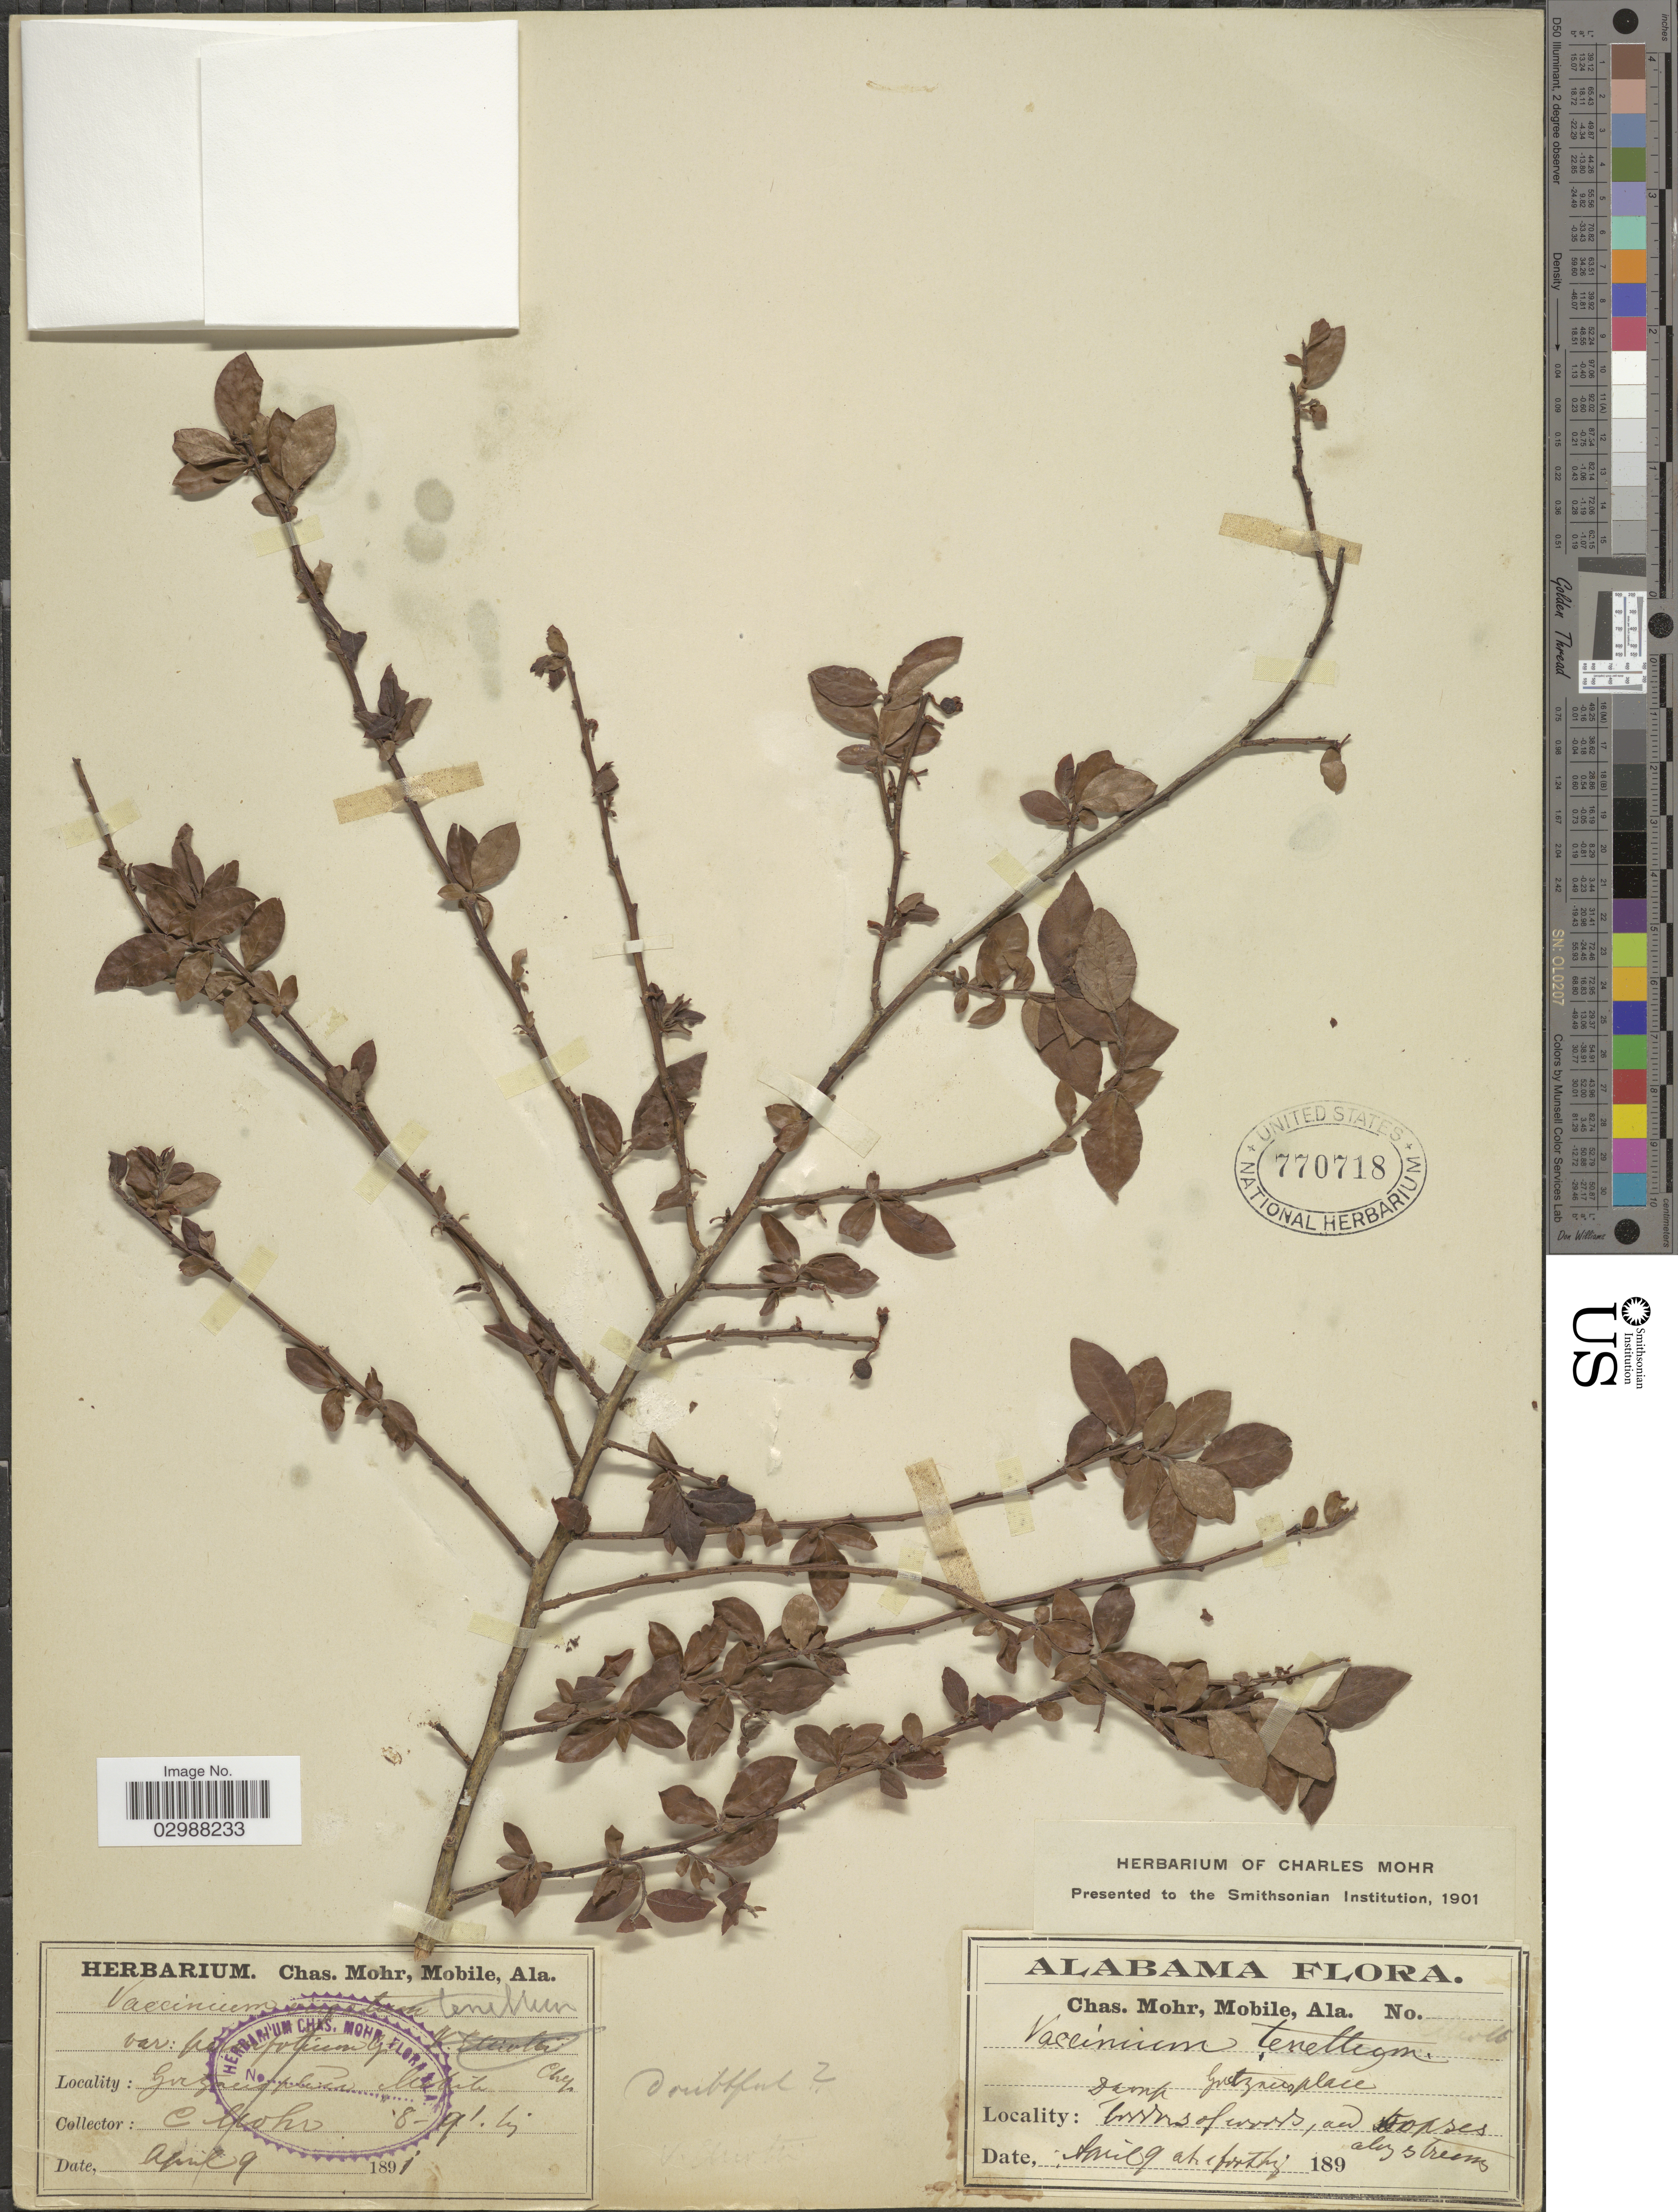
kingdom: Plantae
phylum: Tracheophyta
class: Magnoliopsida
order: Ericales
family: Ericaceae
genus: Vaccinium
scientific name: Vaccinium formosum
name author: Andrews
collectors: Mohr, C. T. (herbarium)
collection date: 1891-04-09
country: United States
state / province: Alabama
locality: Gretzner's Place.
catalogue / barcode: US 770718